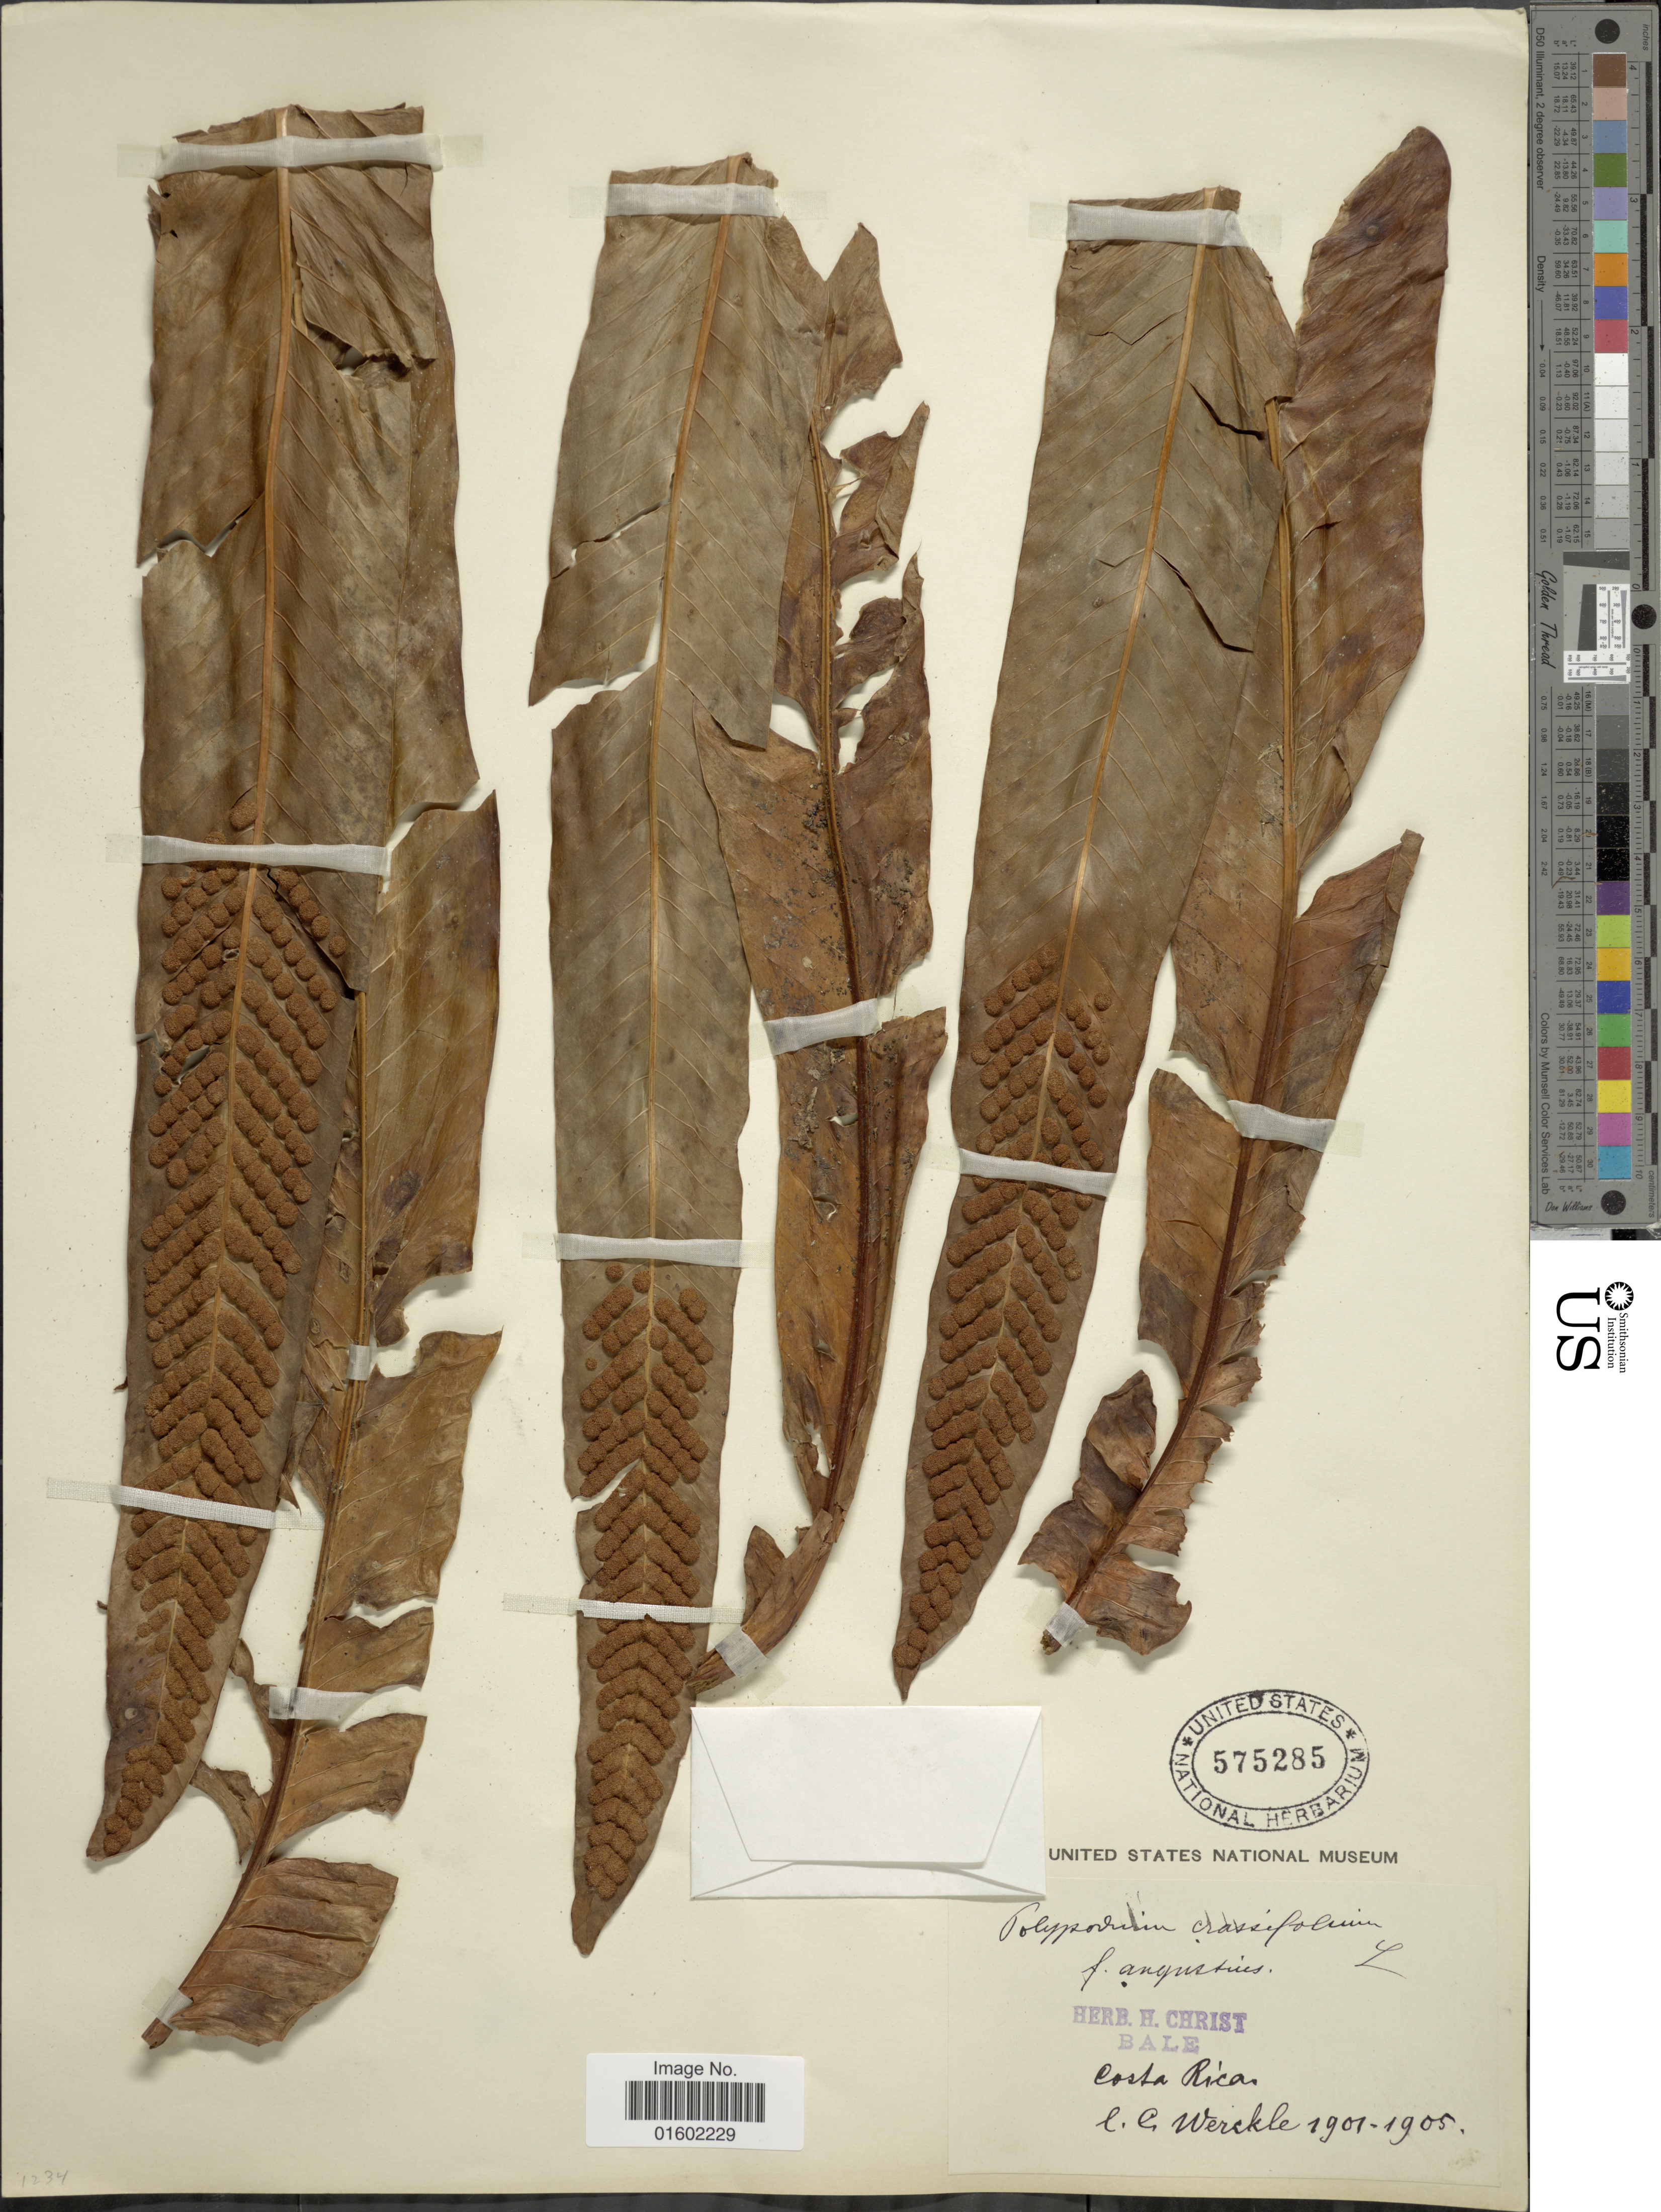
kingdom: Plantae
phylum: Tracheophyta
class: Polypodiopsida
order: Polypodiales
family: Polypodiaceae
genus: Niphidium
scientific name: Niphidium nidulare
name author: (Rosenst.) Lellinger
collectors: C. C Wercklé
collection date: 1901/1905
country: Costa Rica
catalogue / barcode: US 575285